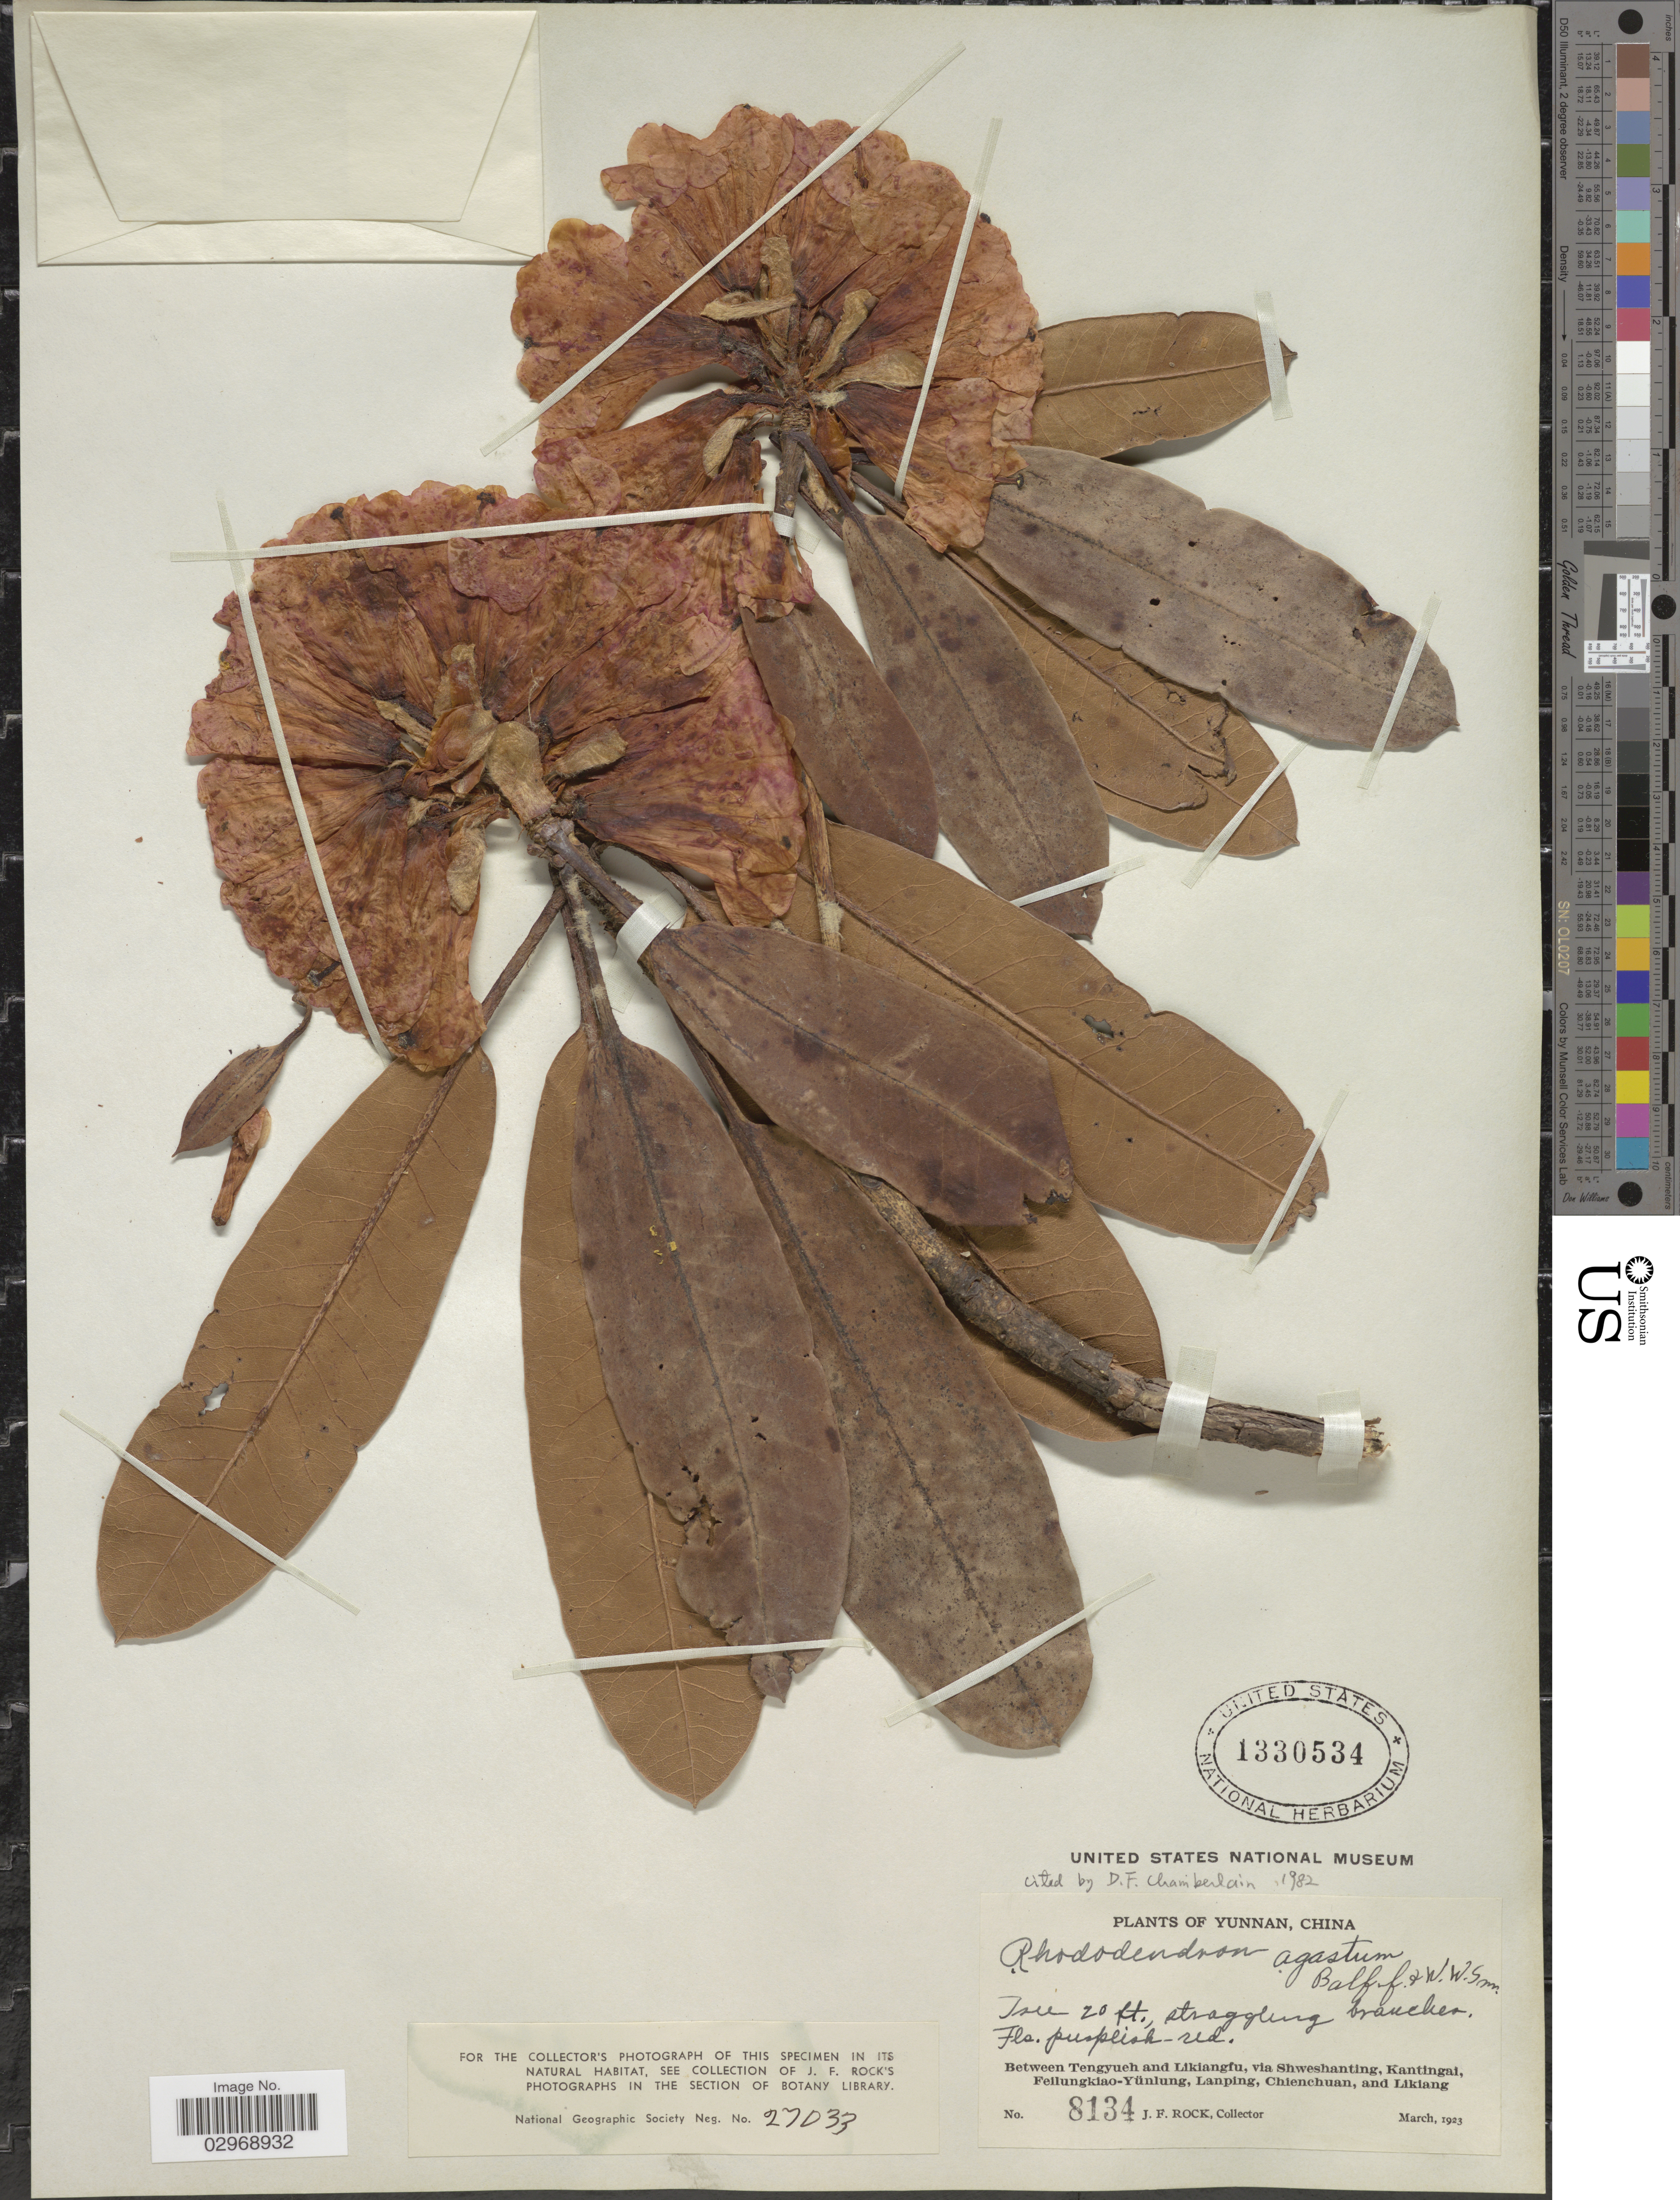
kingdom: Plantae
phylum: Tracheophyta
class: Magnoliopsida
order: Ericales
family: Ericaceae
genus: Rhododendron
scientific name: Rhododendron agastum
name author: Balf. f. & W.W. Sm.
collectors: J. Rock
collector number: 8134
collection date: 1923-03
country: China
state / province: Yunnan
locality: Between Tengyueh and Likiangfu, via Shweshanting, Kantingi, Feilungkiao-Yünlung, Lanping, Chienchuan, and Likiang.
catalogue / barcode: US 1330534